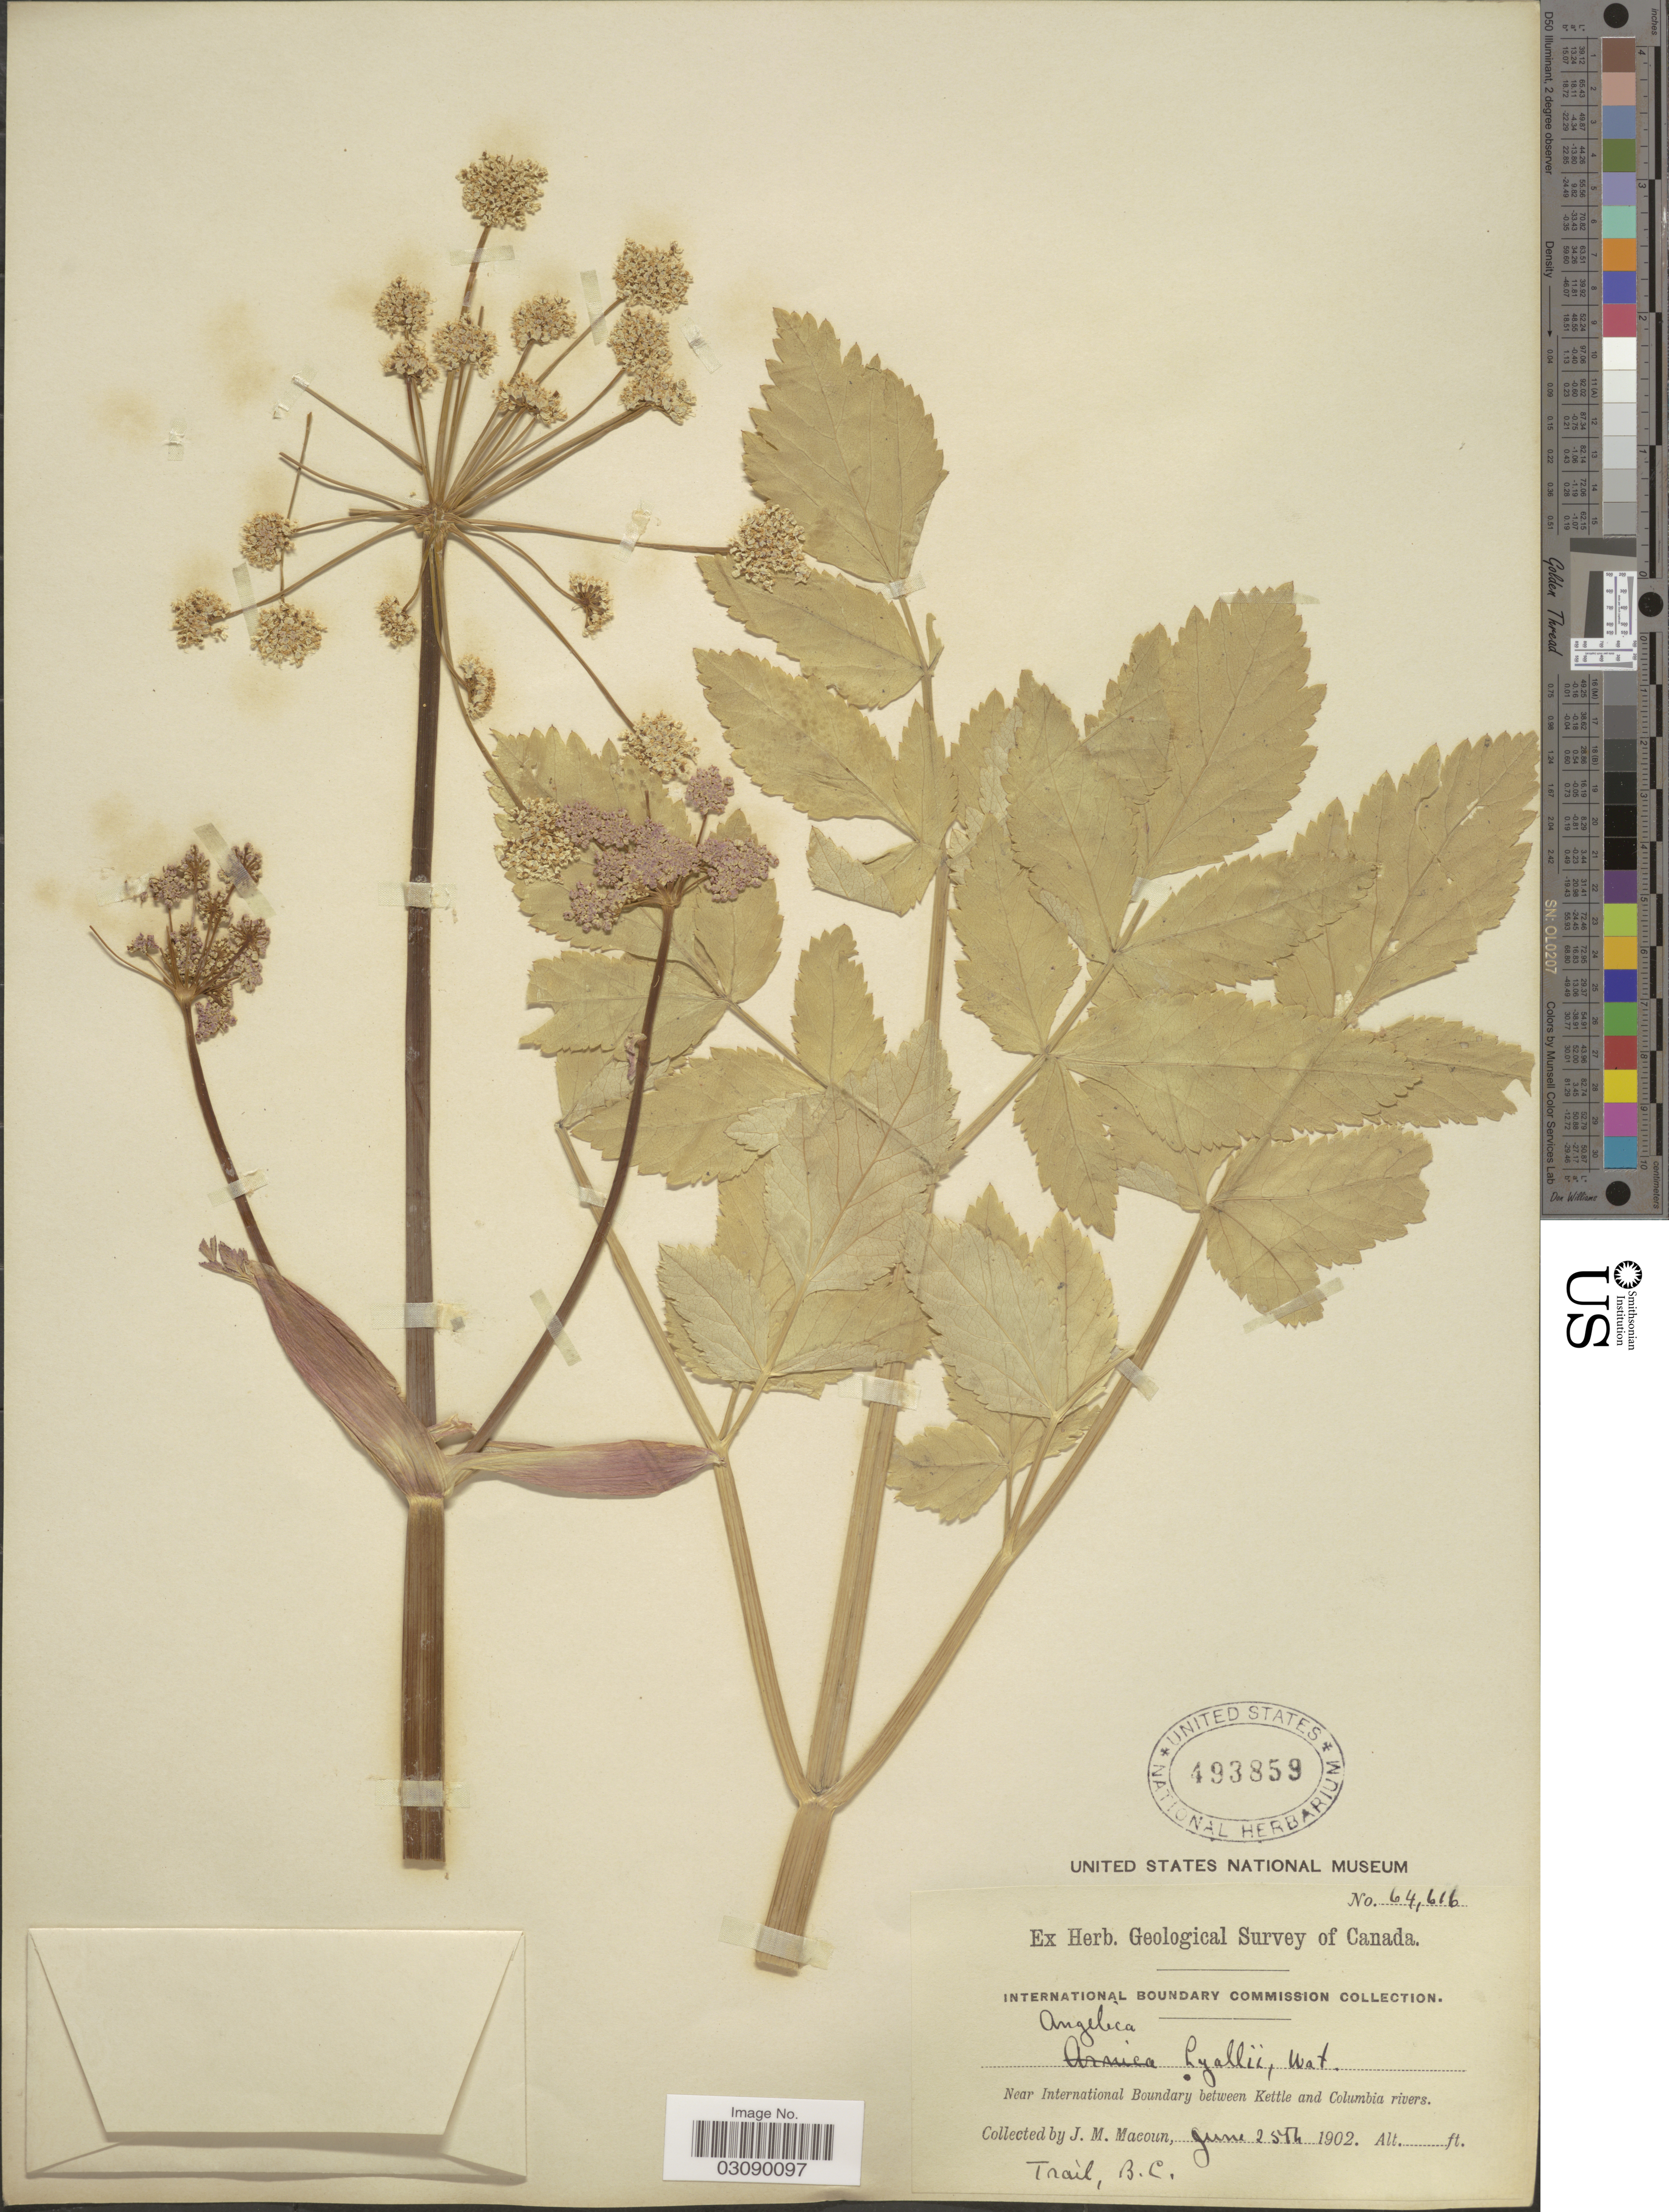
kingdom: Plantae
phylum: Tracheophyta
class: Magnoliopsida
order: Apiales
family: Apiaceae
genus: Angelica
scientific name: Angelica arguta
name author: Nutt.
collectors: J. M. Macoun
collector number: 64616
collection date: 1902-06-25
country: Canada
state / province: British Columbia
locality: Near International Boundary between Kettle and Columbia rivers. Trail.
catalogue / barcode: US 493859